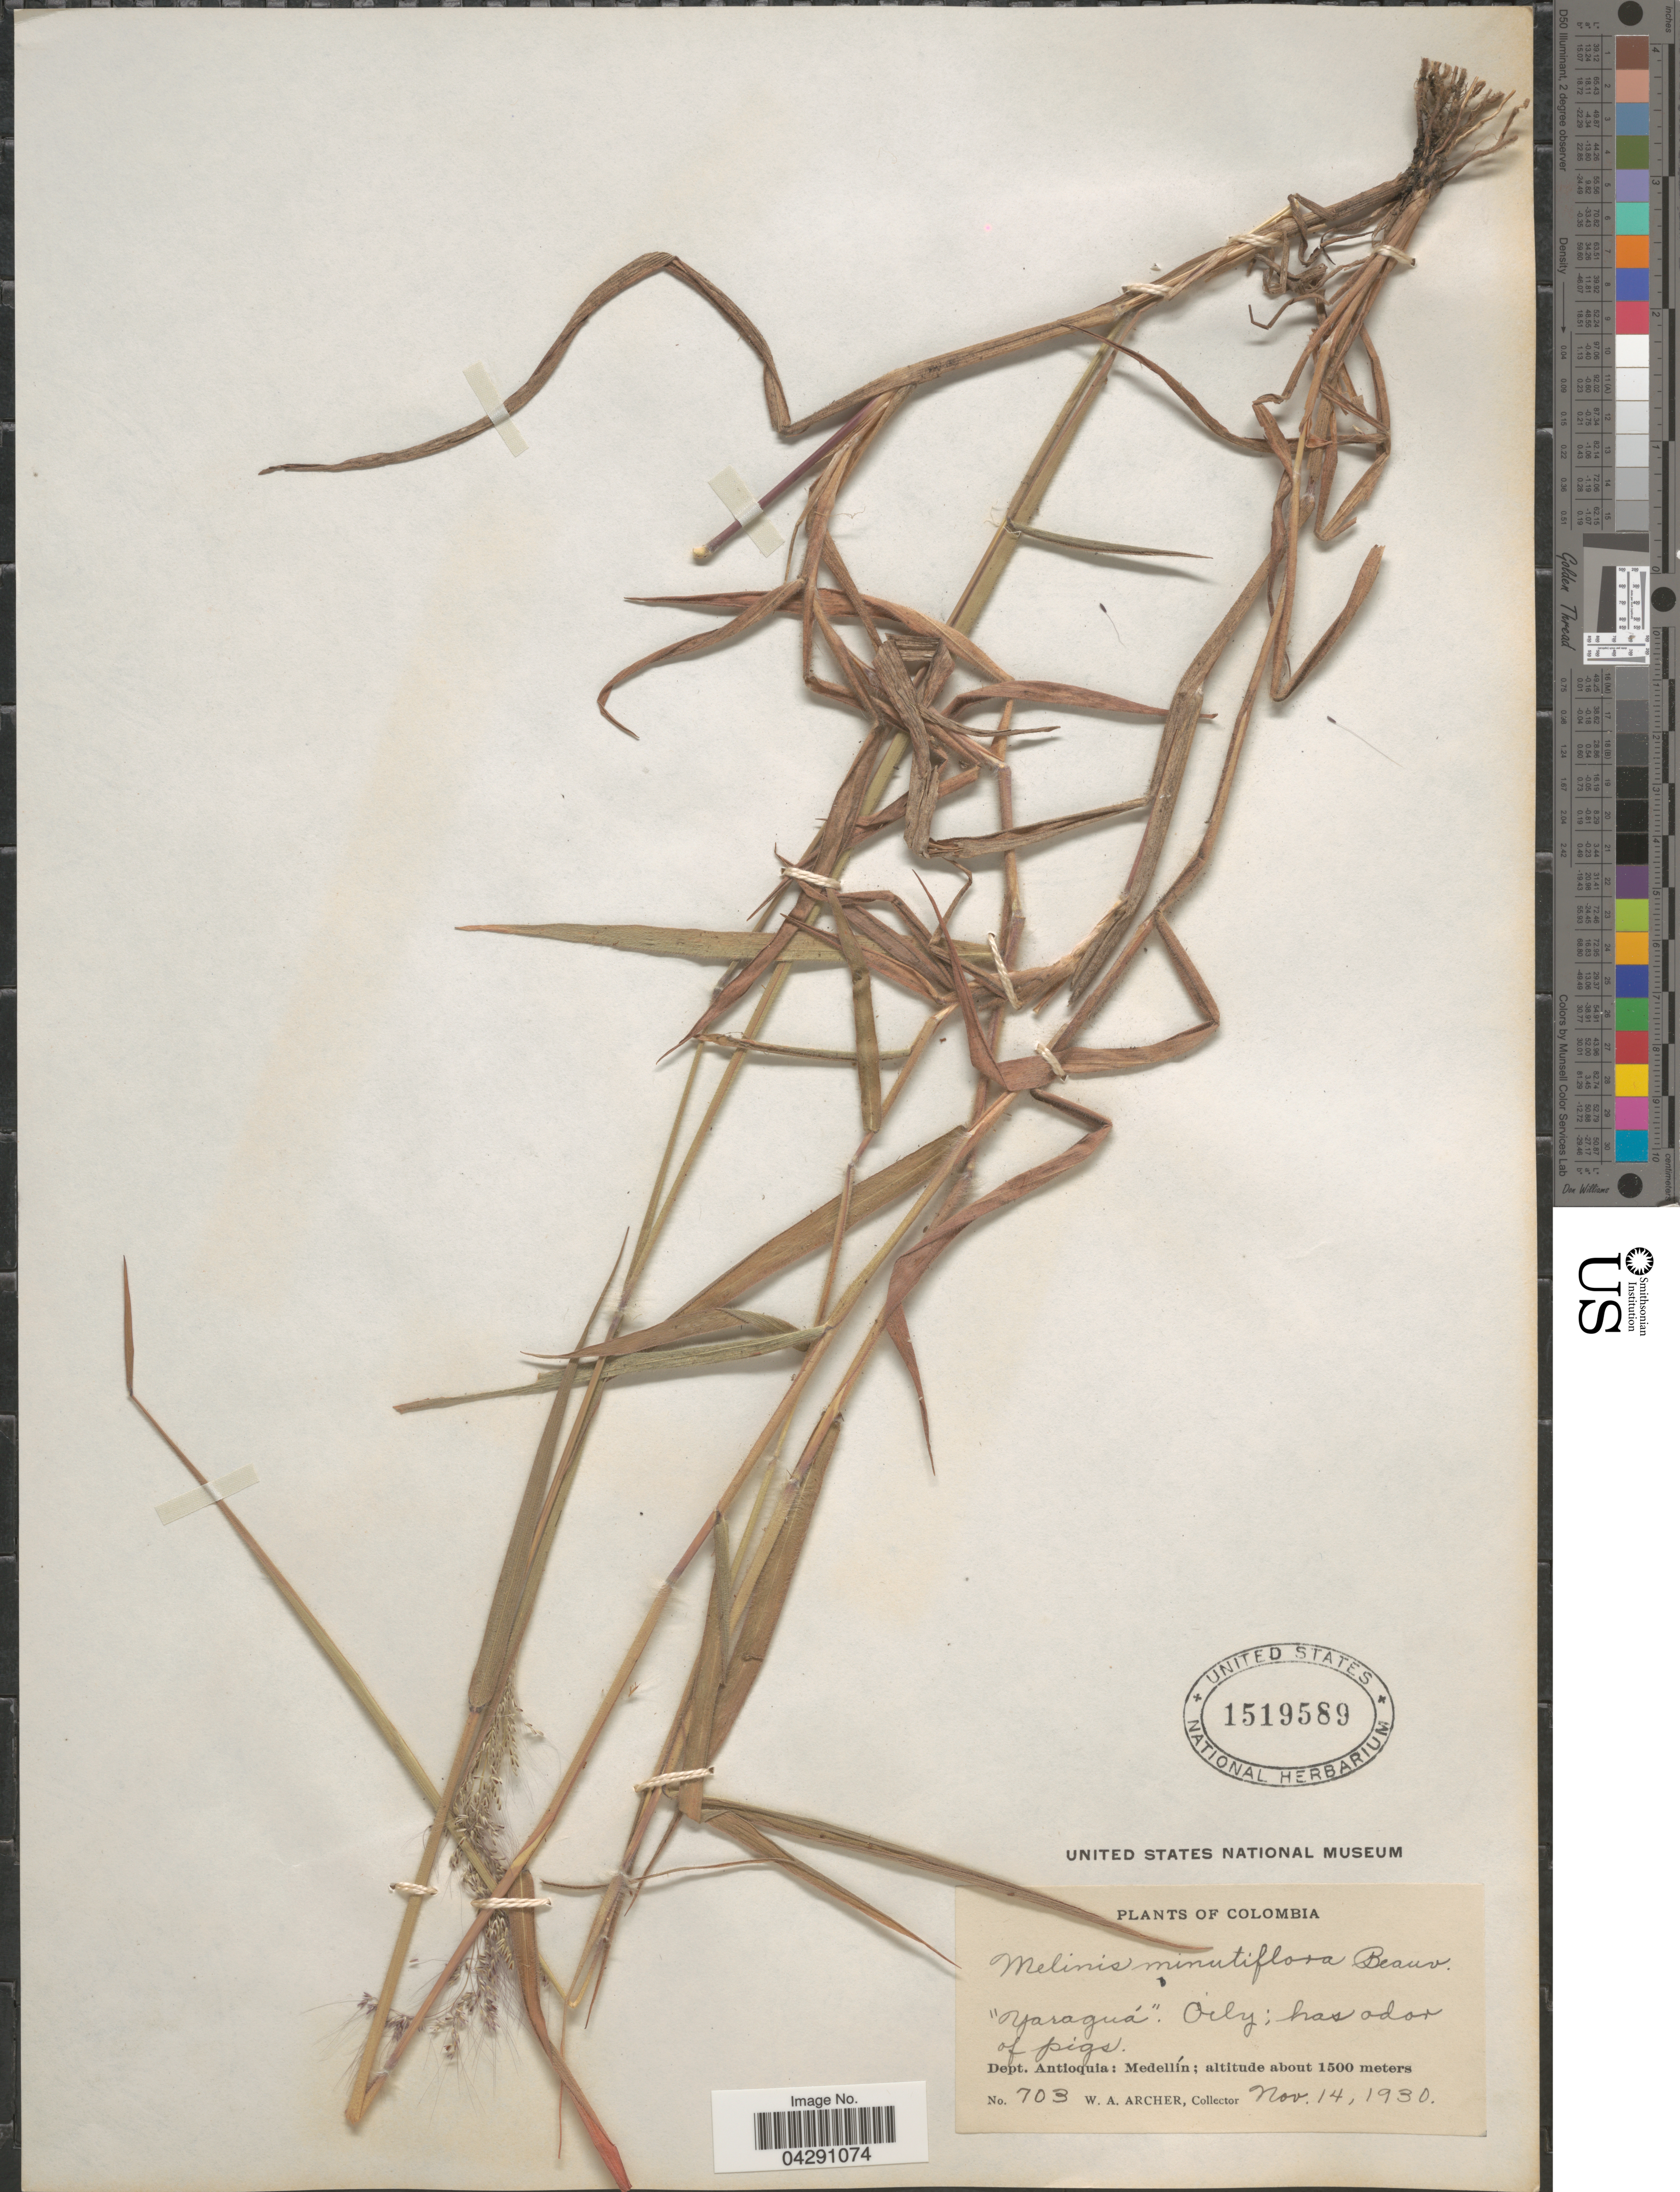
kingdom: Plantae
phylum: Tracheophyta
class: Liliopsida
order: Poales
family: Poaceae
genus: Melinis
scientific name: Melinis minutiflora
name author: P. Beauv.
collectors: W. Archer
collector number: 703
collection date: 1930-11-14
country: Colombia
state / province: Antioquia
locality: Dept. Antioquia: Medellín.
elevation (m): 1500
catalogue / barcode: US 1519589